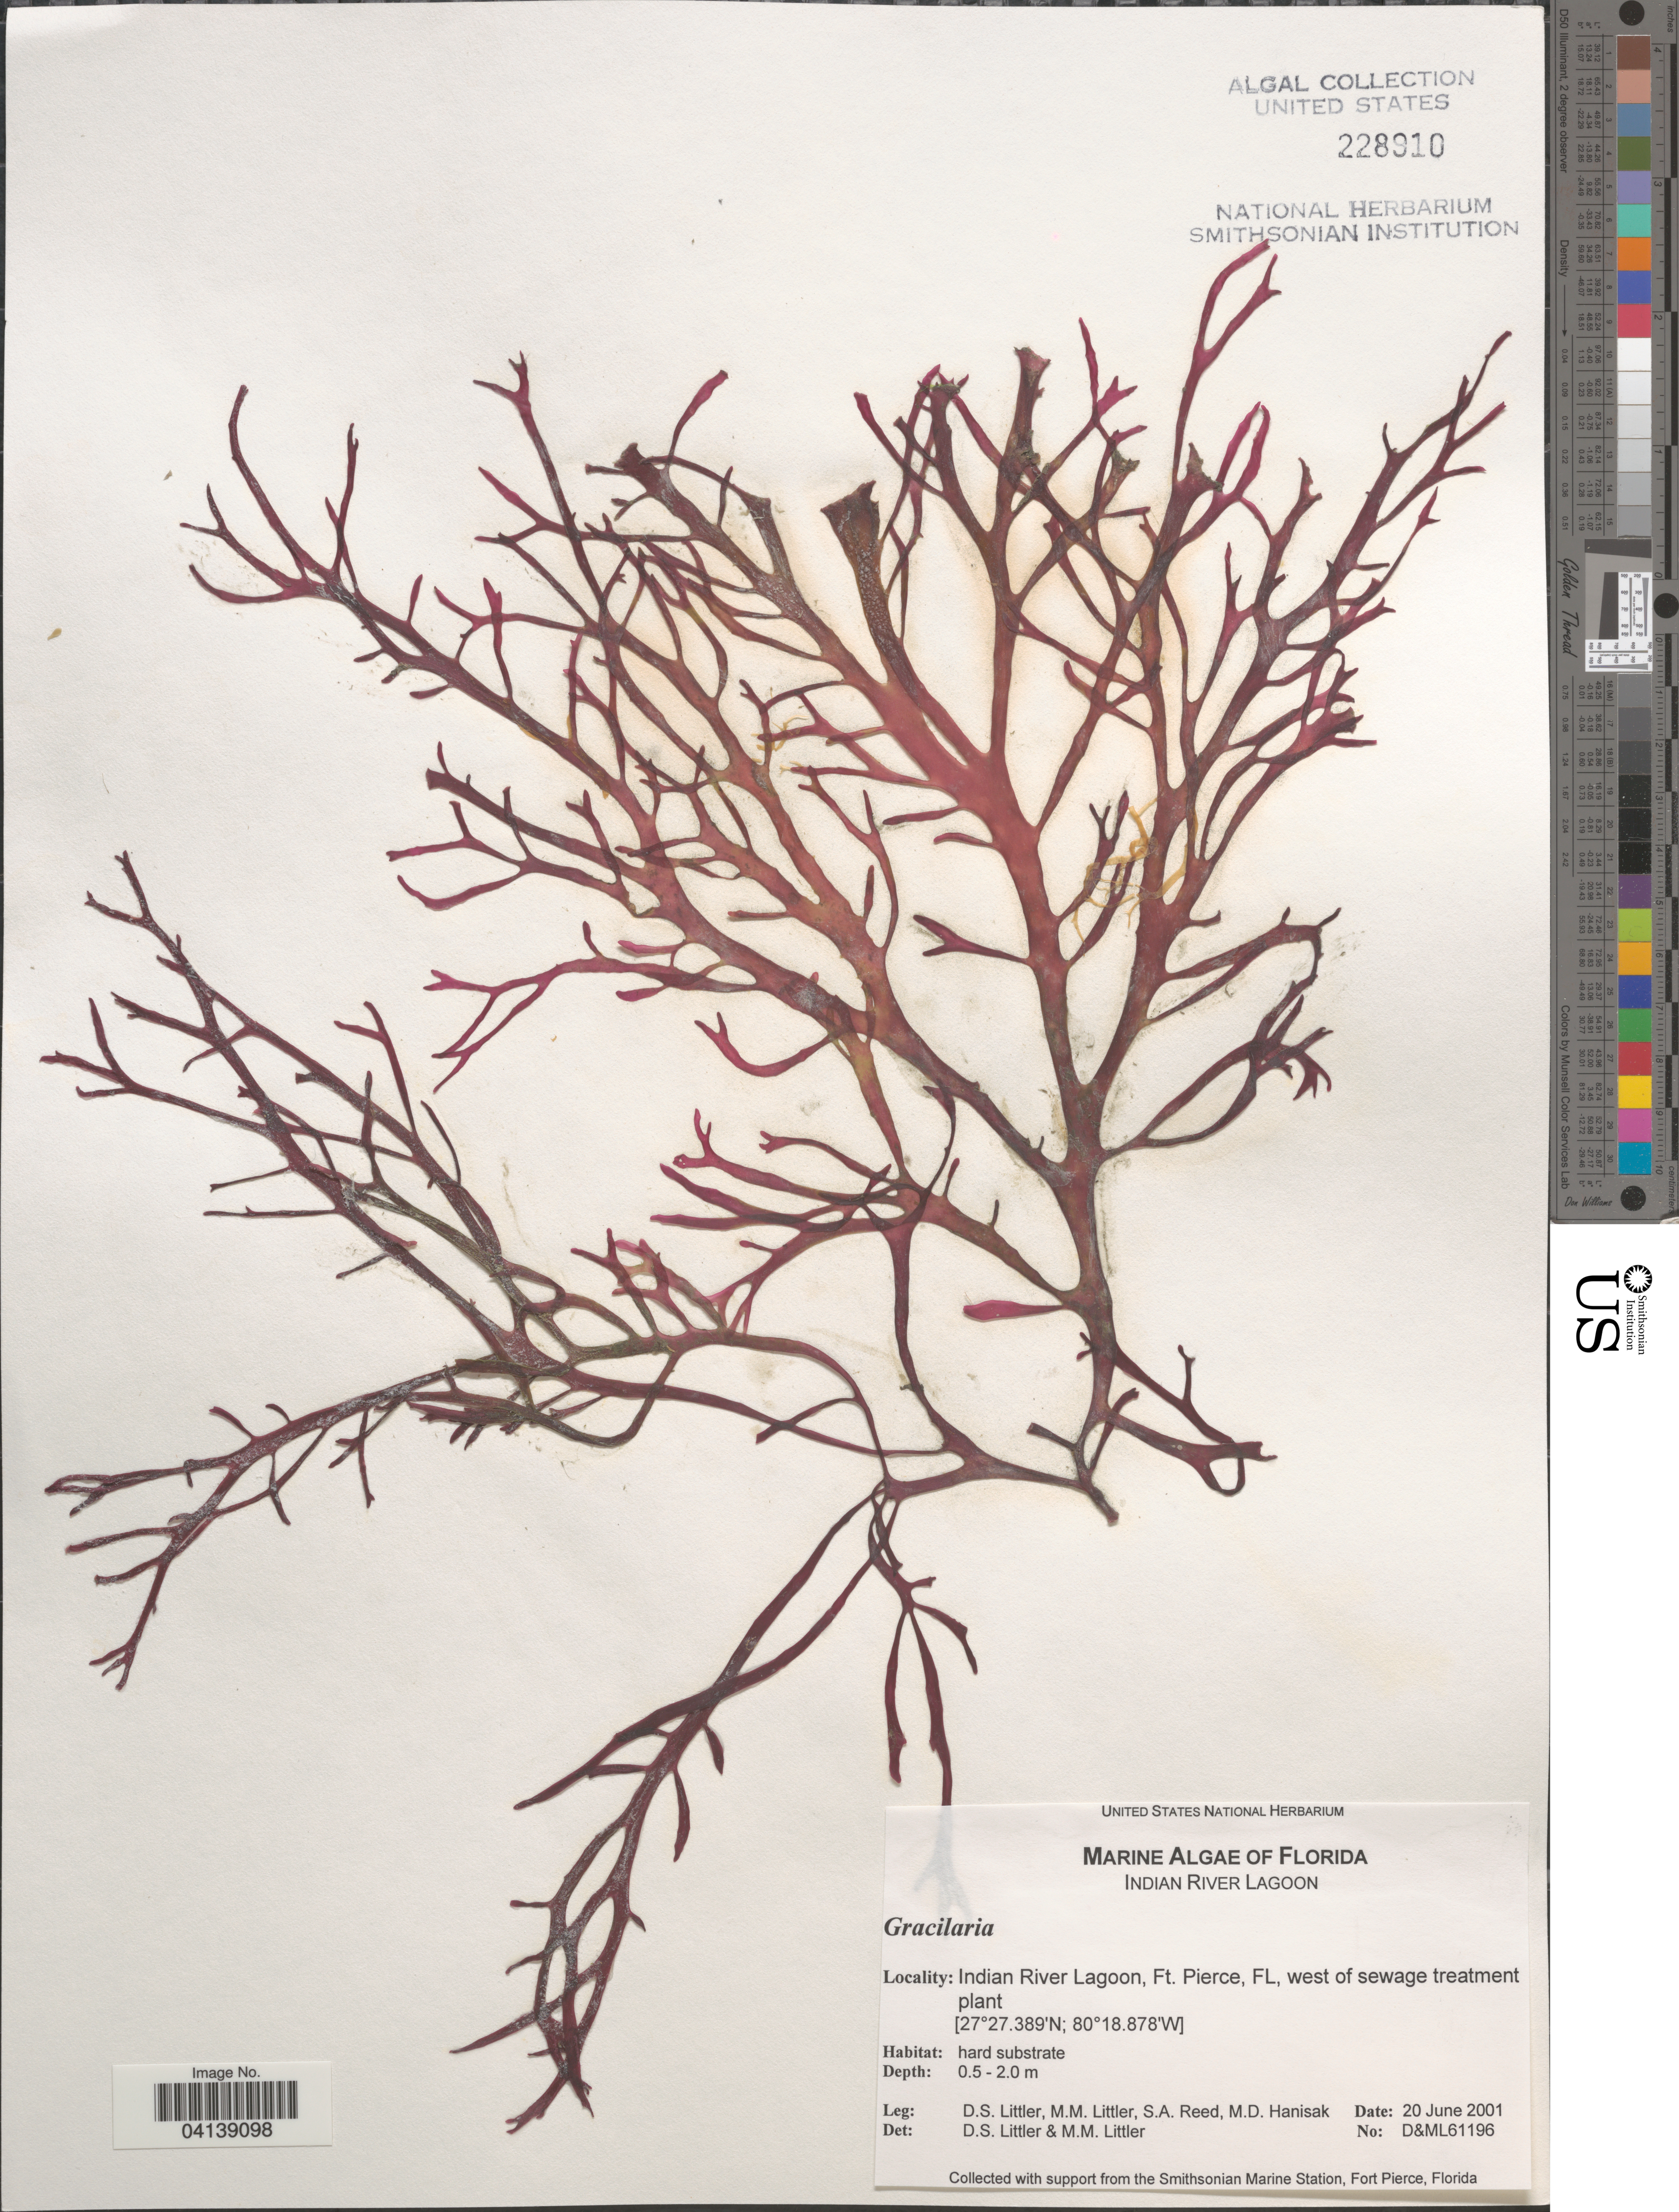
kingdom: Plantae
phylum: Rhodophyta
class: Florideophyceae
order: Gracilariales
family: Gracilariaceae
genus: Gracilaria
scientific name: Gracilaria sp.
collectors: D. S. Littler, S. Reed & M. Hanisak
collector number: D&ML61196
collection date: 2001-06-20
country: United States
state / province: Florida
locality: Indian River Lagoon, Ft. Pierce, west of sewage treatment plant.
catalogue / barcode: US 228910